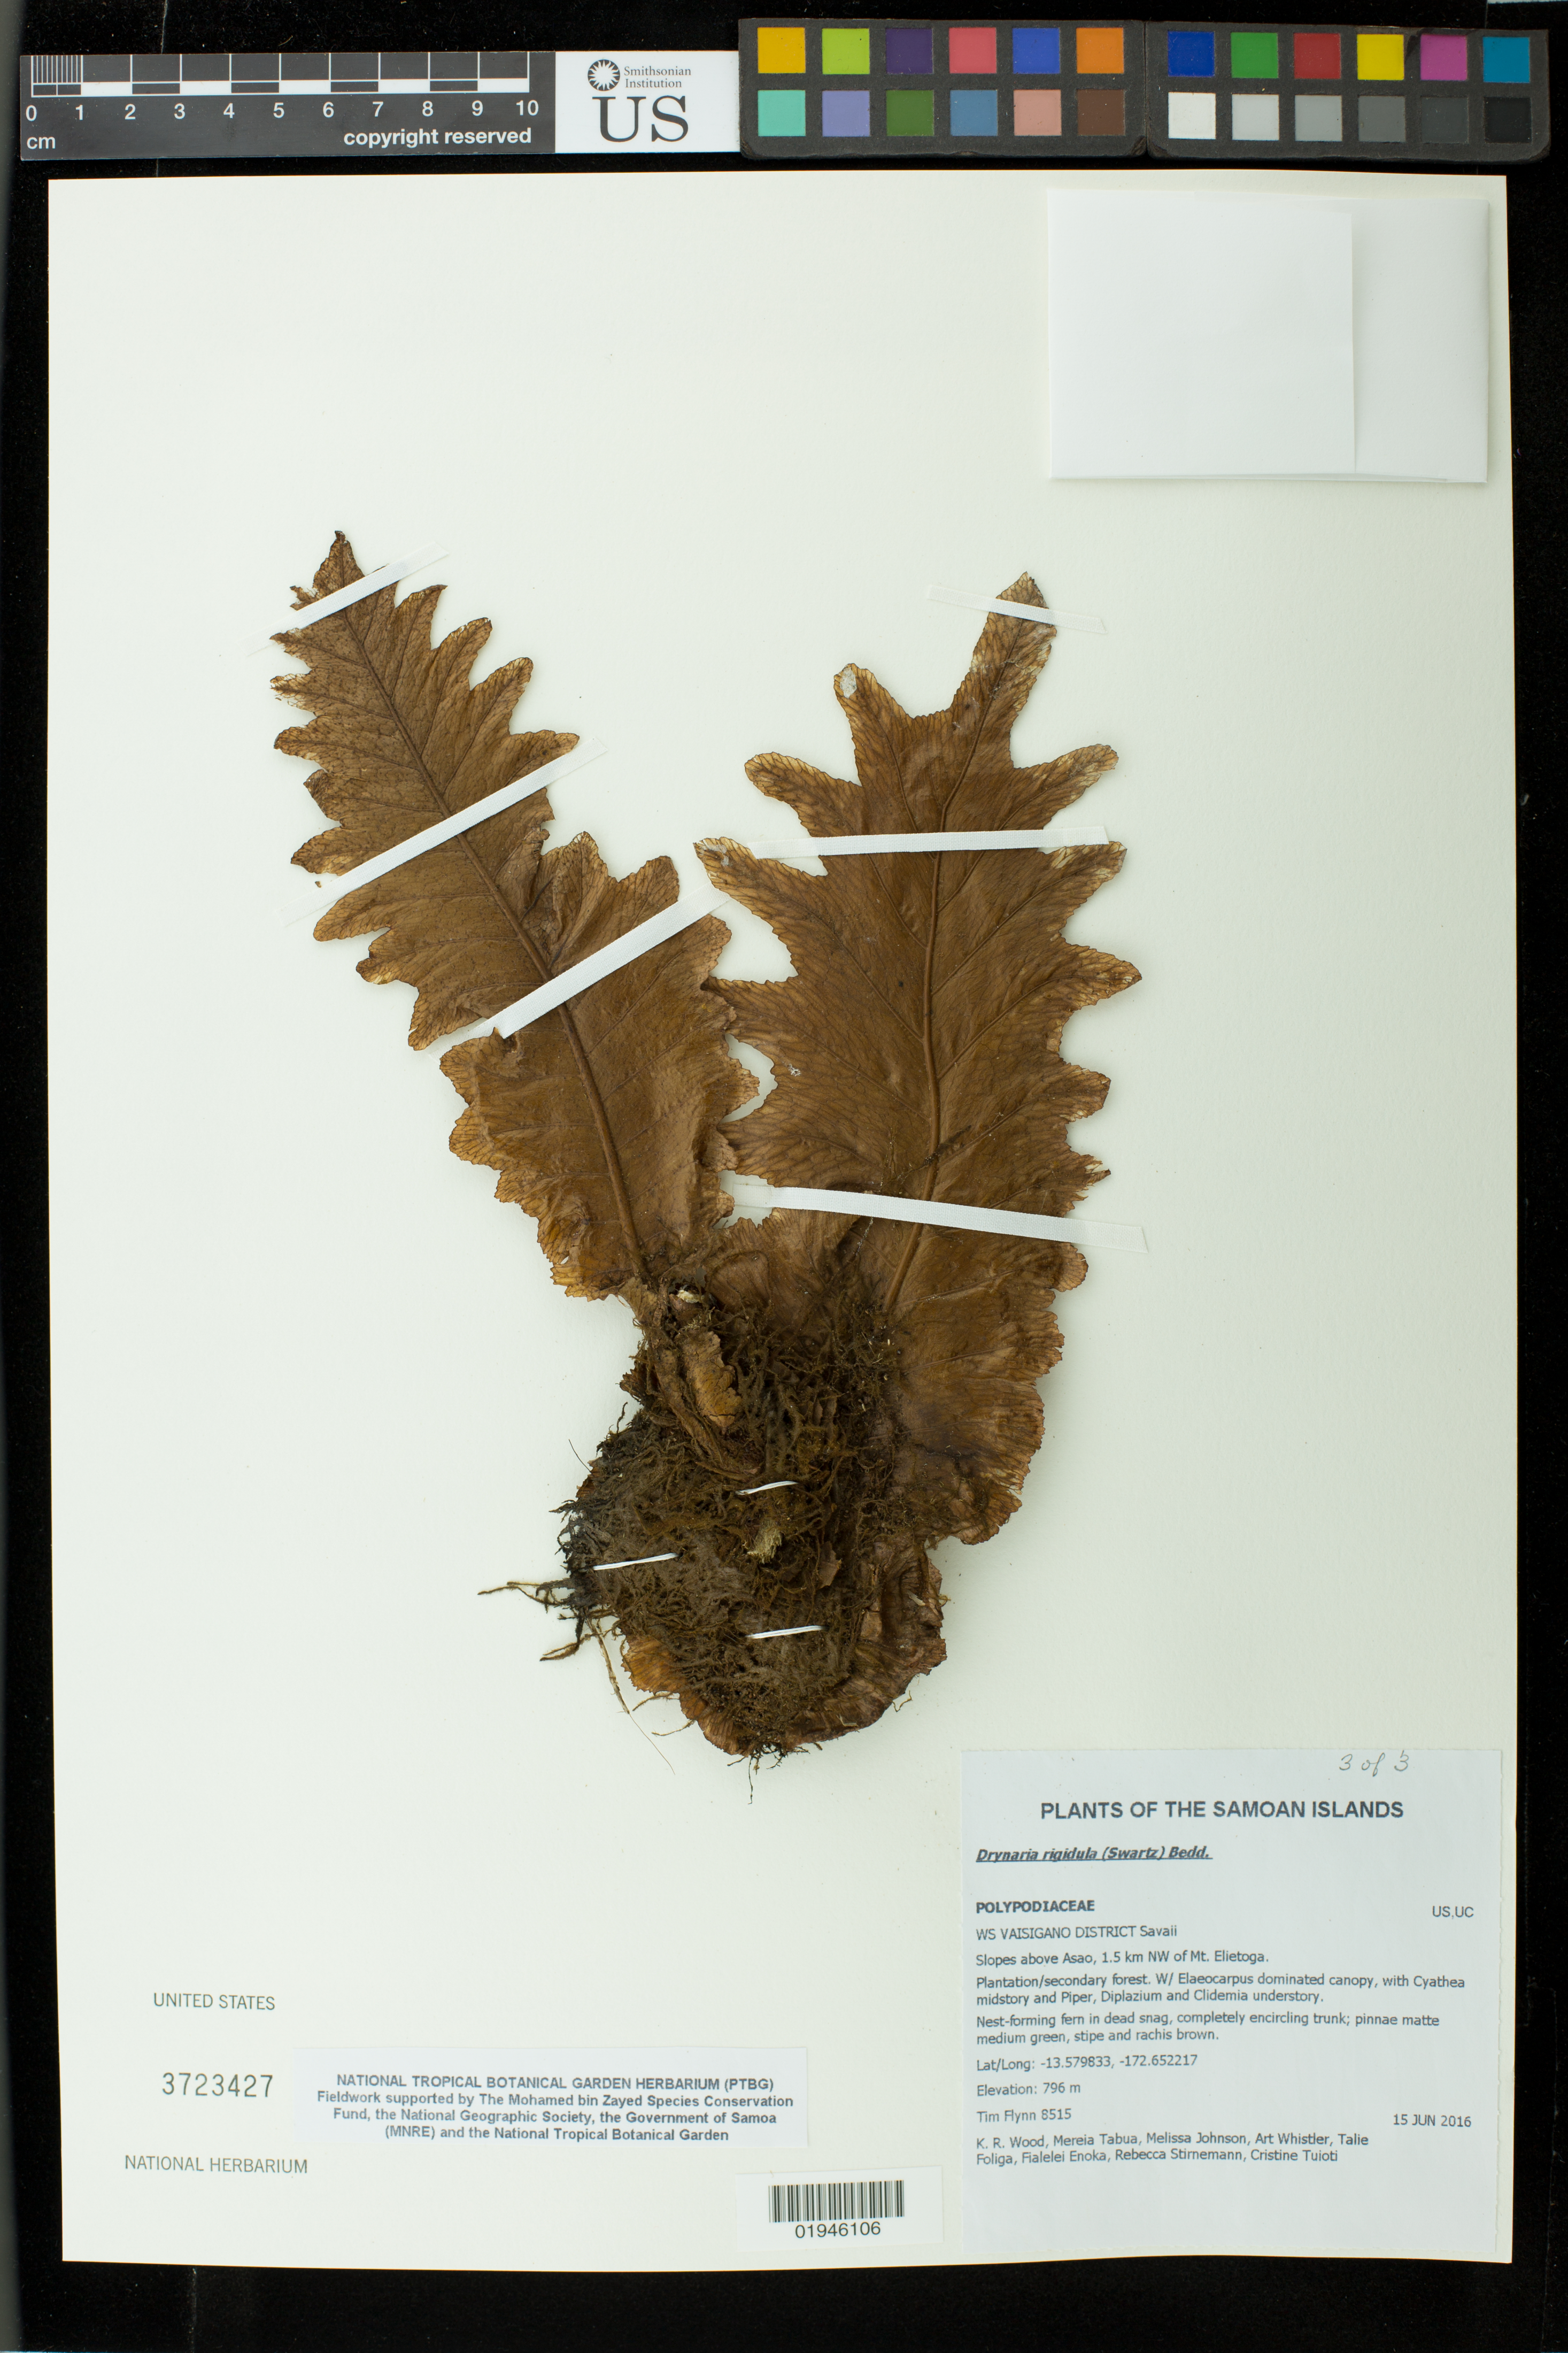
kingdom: Plantae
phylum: Tracheophyta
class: Polypodiopsida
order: Polypodiales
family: Polypodiaceae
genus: Drynaria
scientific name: Drynaria rigidula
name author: (Sw.) Bedd.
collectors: T. W. Flynn, K. R. Wood, M. Tabua, M. Johnson, A. Whistler, T. Foliga, F. Enoka & R. Stirnemann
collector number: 8515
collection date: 2016-06-15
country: Samoa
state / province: Vaisigano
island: Savai'i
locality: Slopes above Asao, 1.5 km NW of Elietoga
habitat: Plantation/secondary forest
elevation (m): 796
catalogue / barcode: US 3723427